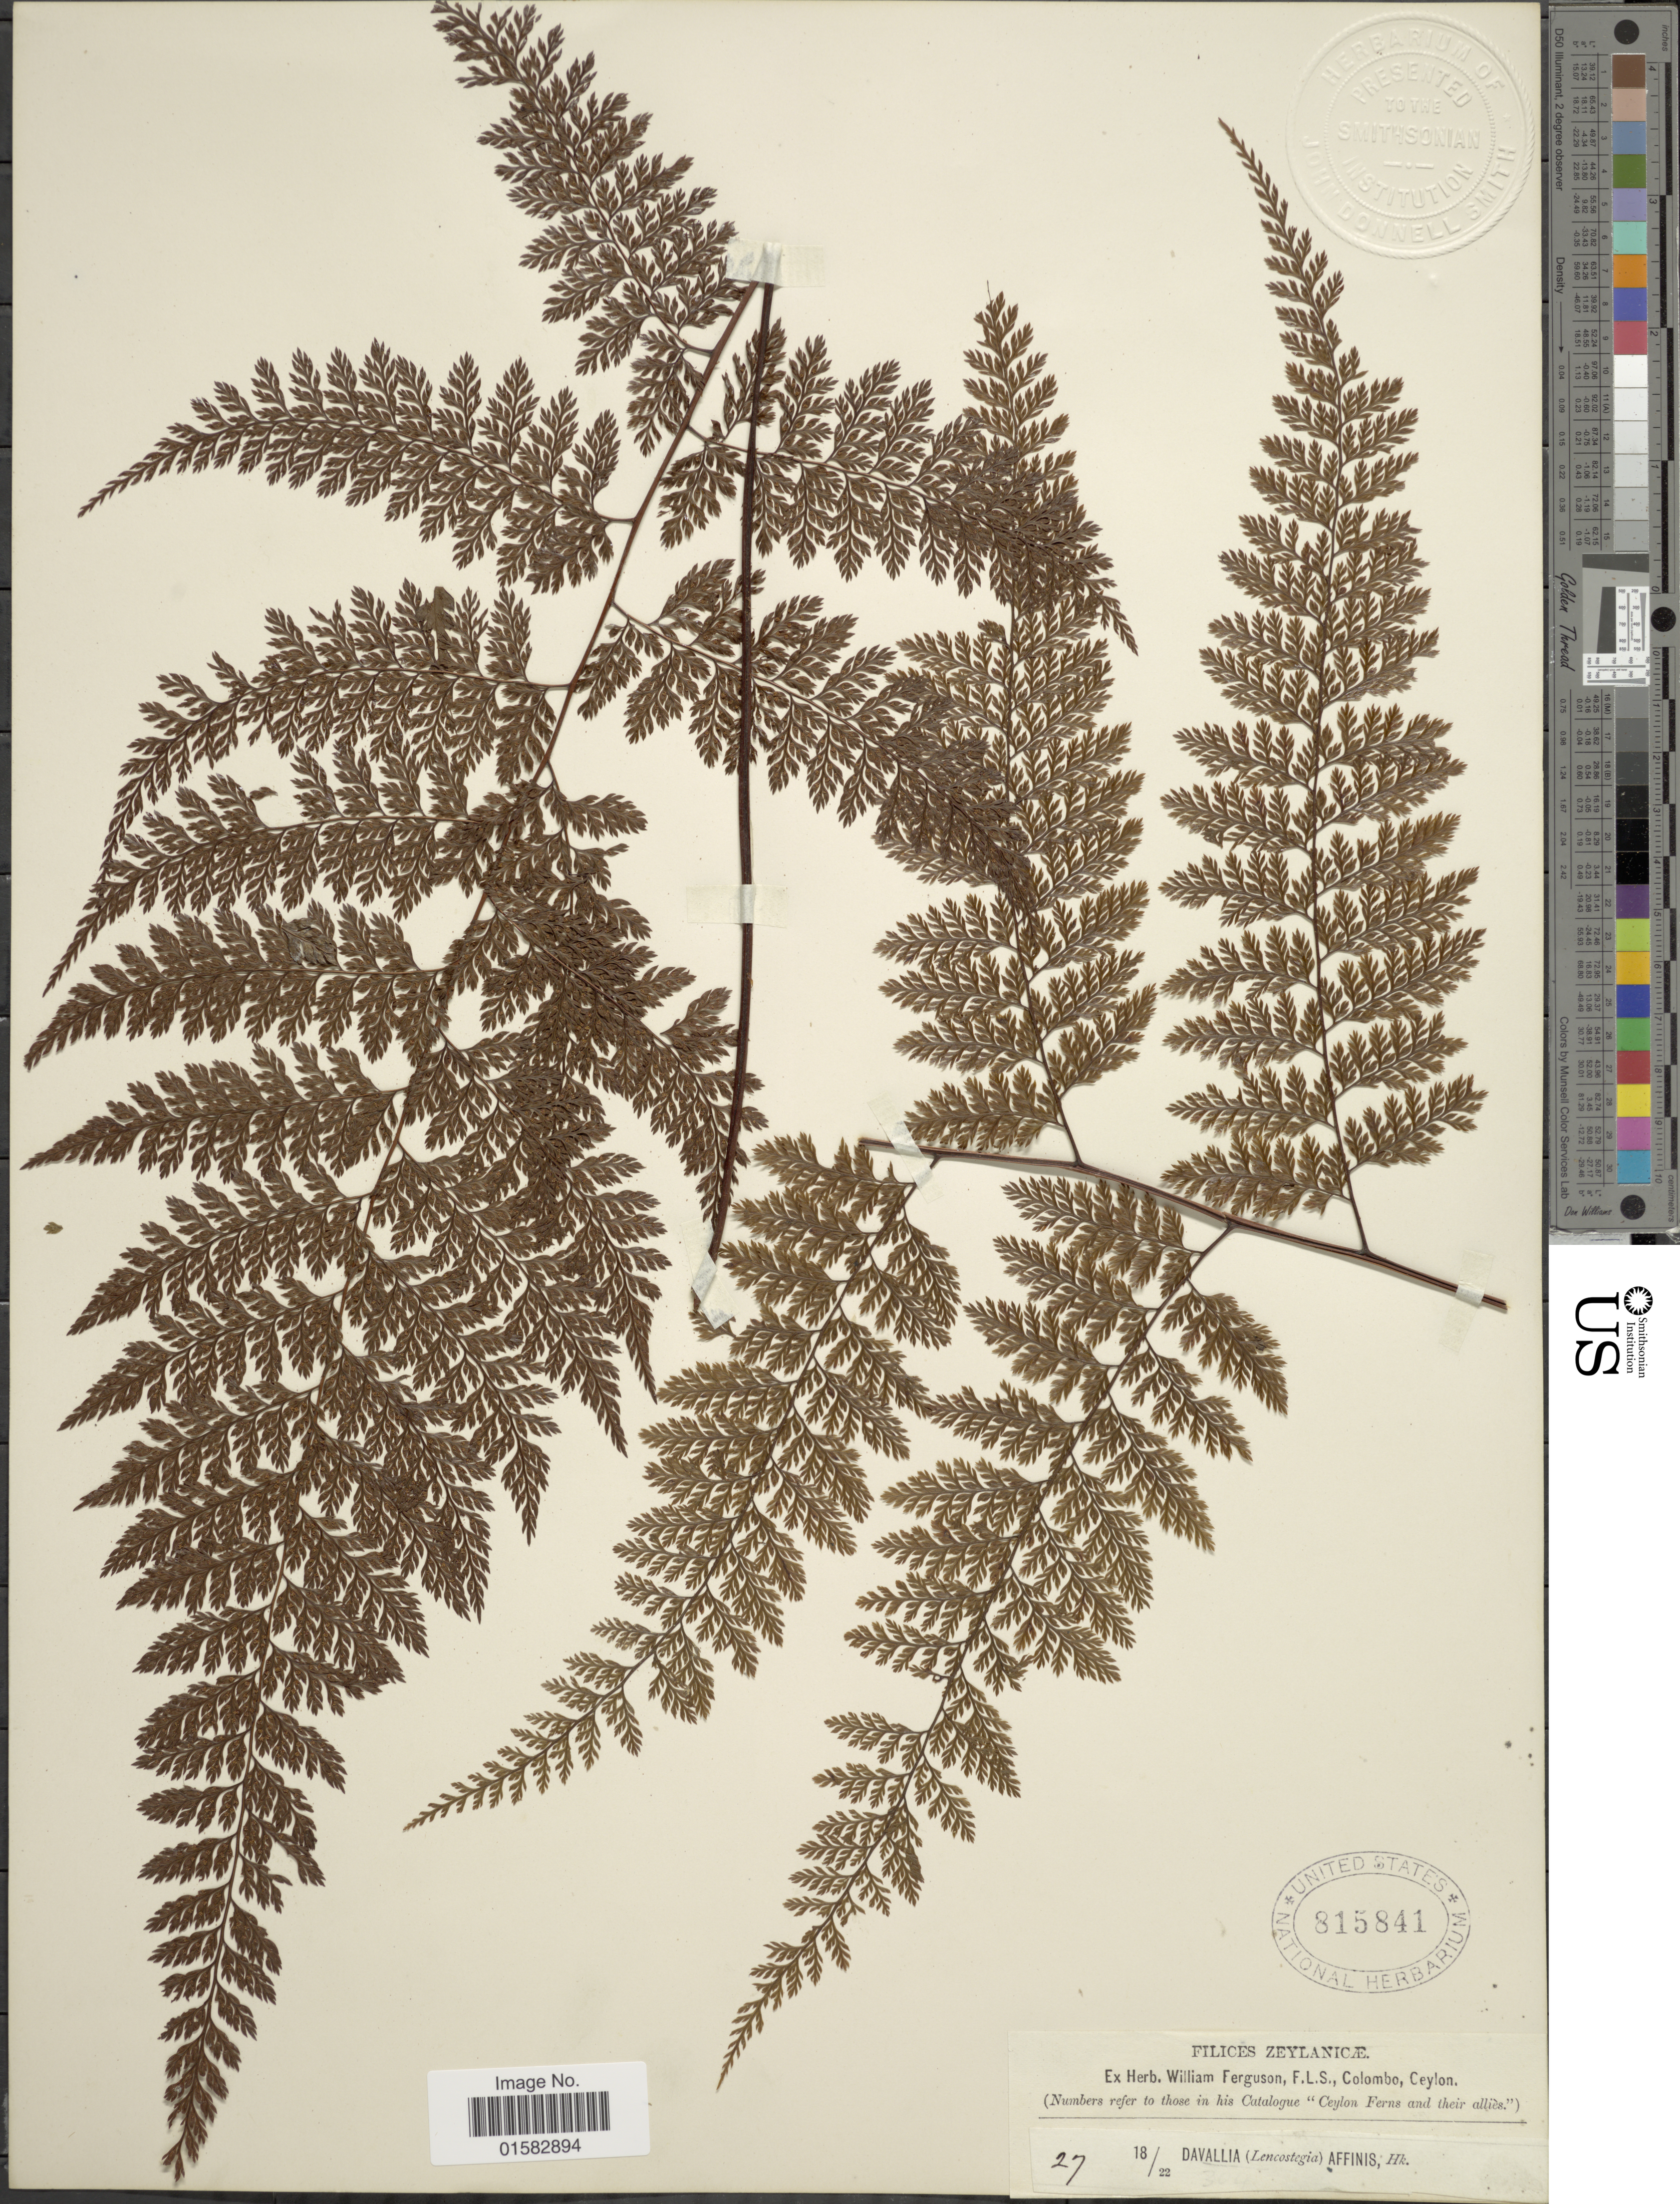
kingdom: Plantae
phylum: Tracheophyta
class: Polypodiopsida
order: Polypodiales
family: Davalliaceae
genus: Davallia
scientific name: Davallia hymenophylloides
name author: (Bedd.) Kuhn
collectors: W. Ferguson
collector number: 27?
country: Sri Lanka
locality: Zeylanicae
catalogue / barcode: US 815841